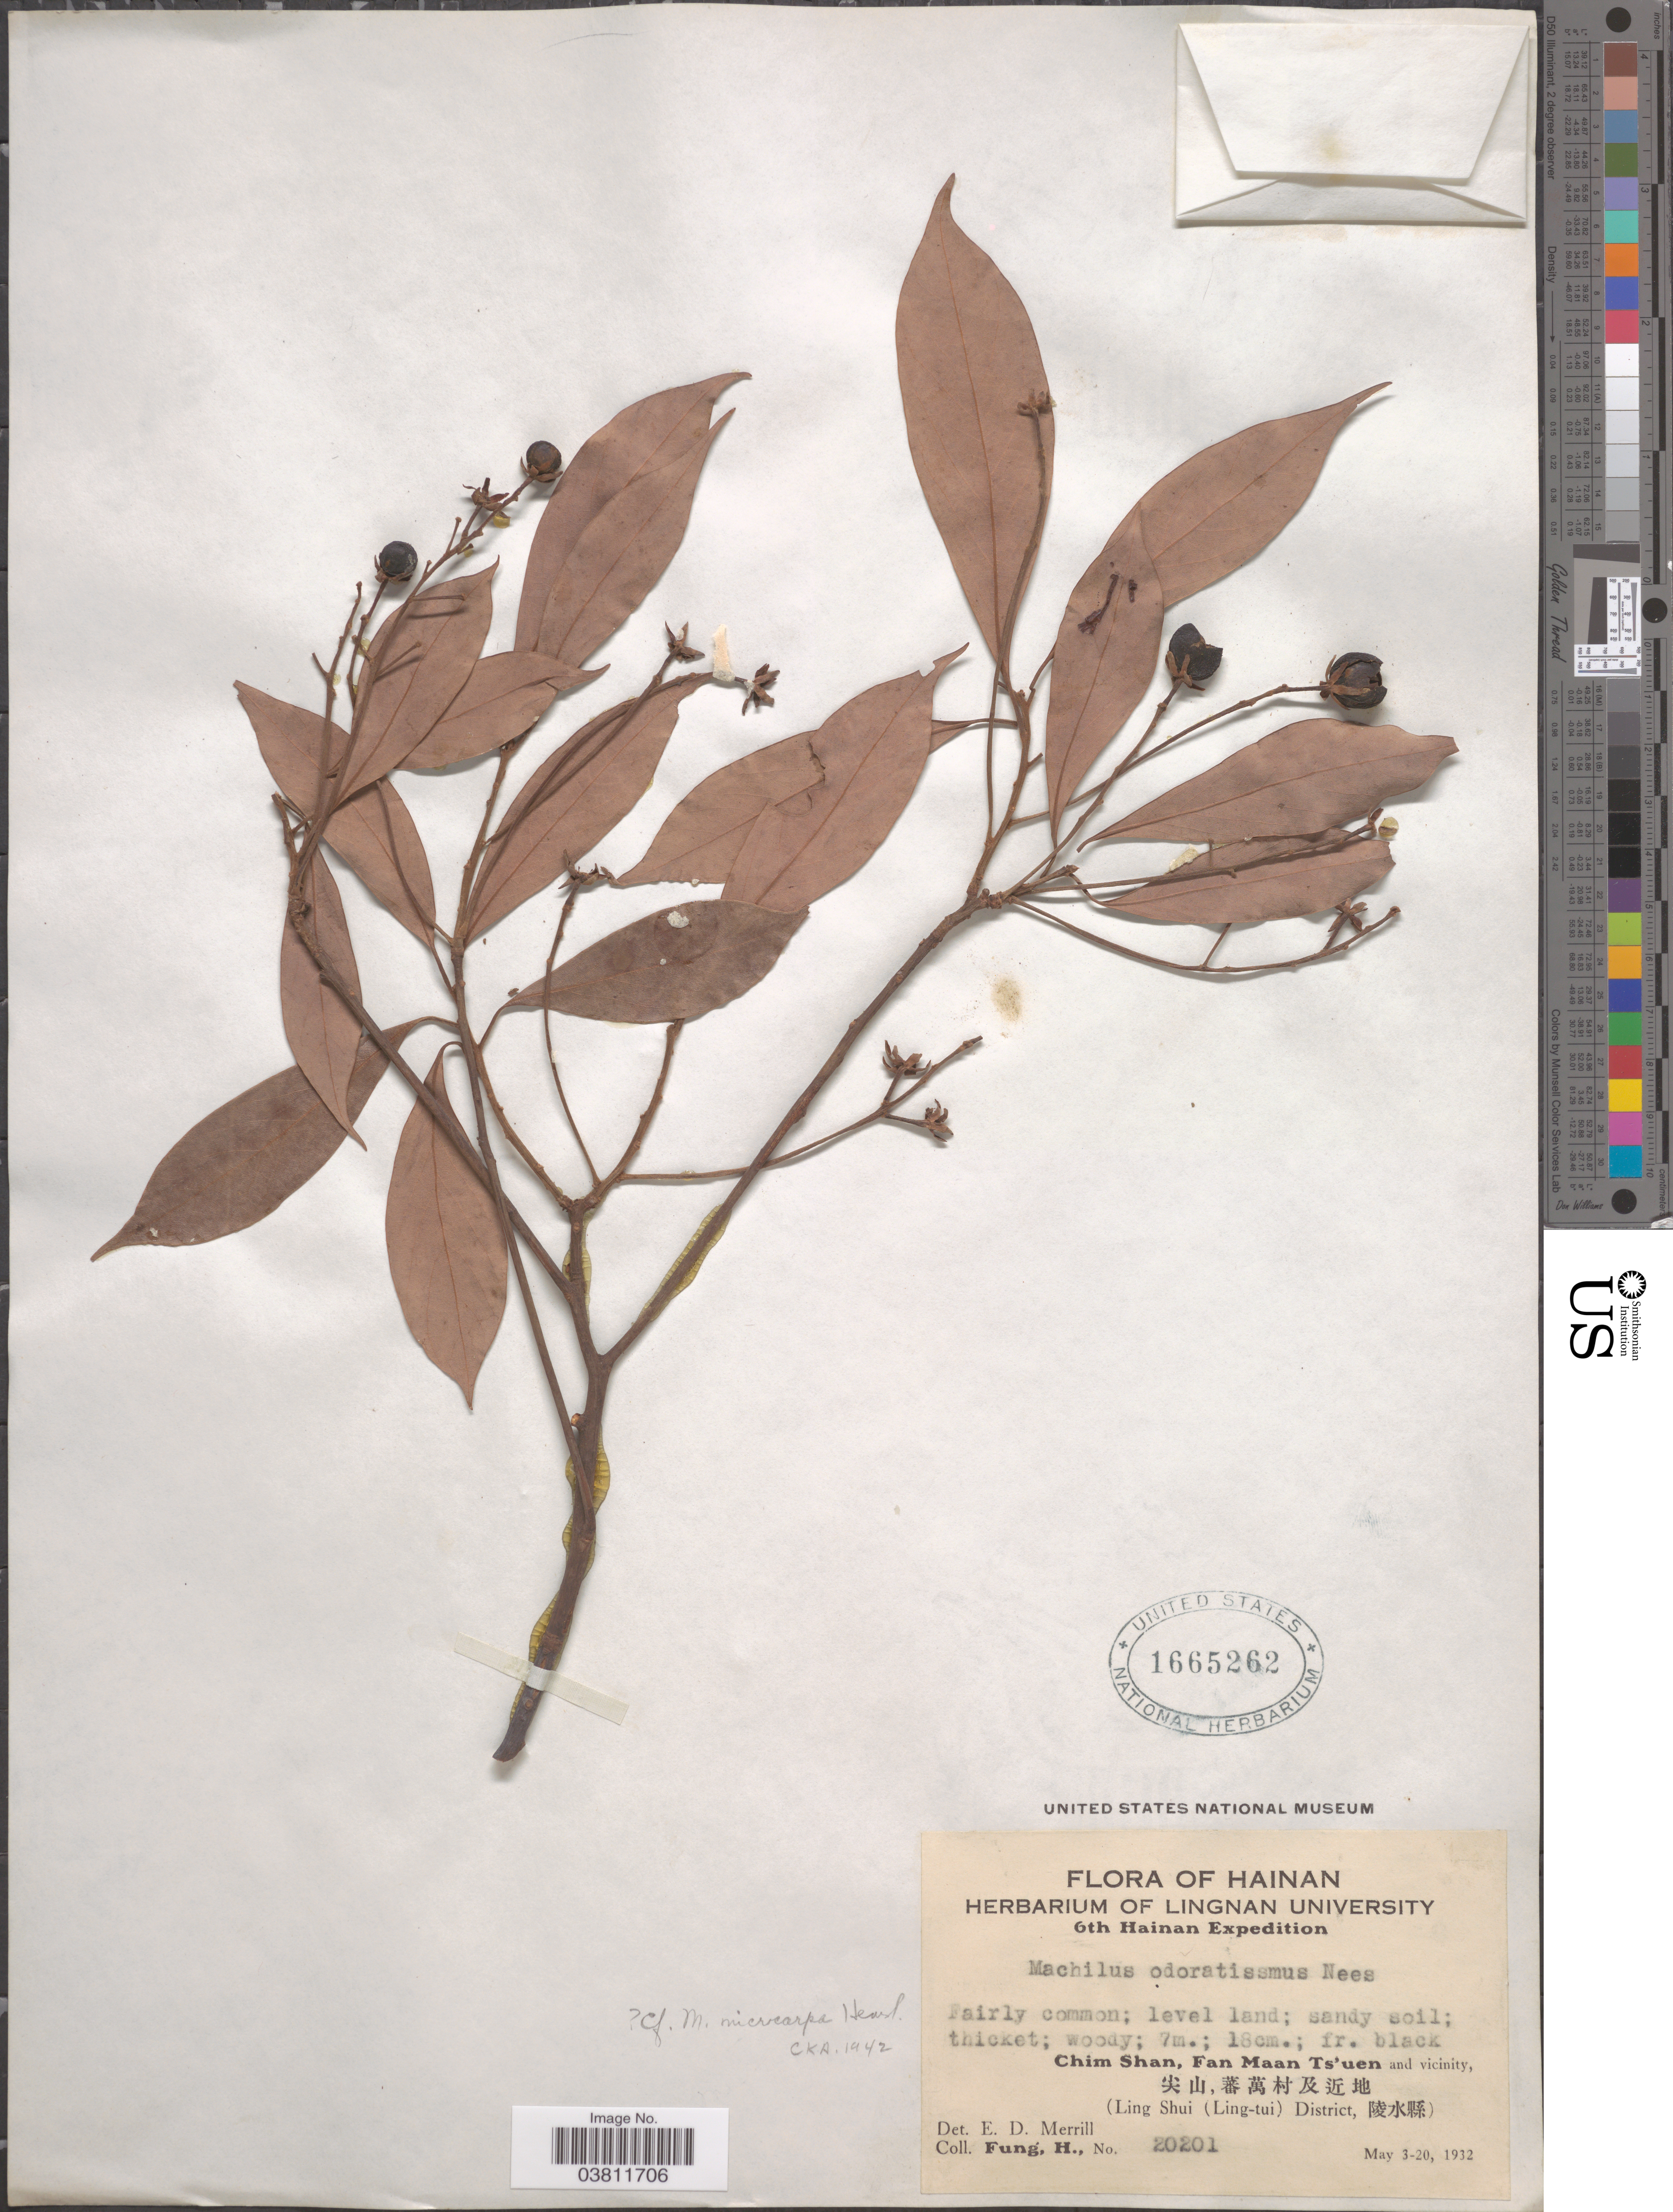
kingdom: Plantae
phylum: Tracheophyta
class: Magnoliopsida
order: Laurales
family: Lauraceae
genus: Machilus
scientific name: Machilus microcarpa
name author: Hemsl.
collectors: H. Fung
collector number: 20201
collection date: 1932-05-03/1932-05-20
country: China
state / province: Hainan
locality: Chim Shan, Fan Maan Ts'uen and vicinity, X. (Ling Shui (Ling-tui) District, X).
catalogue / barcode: US 1665262